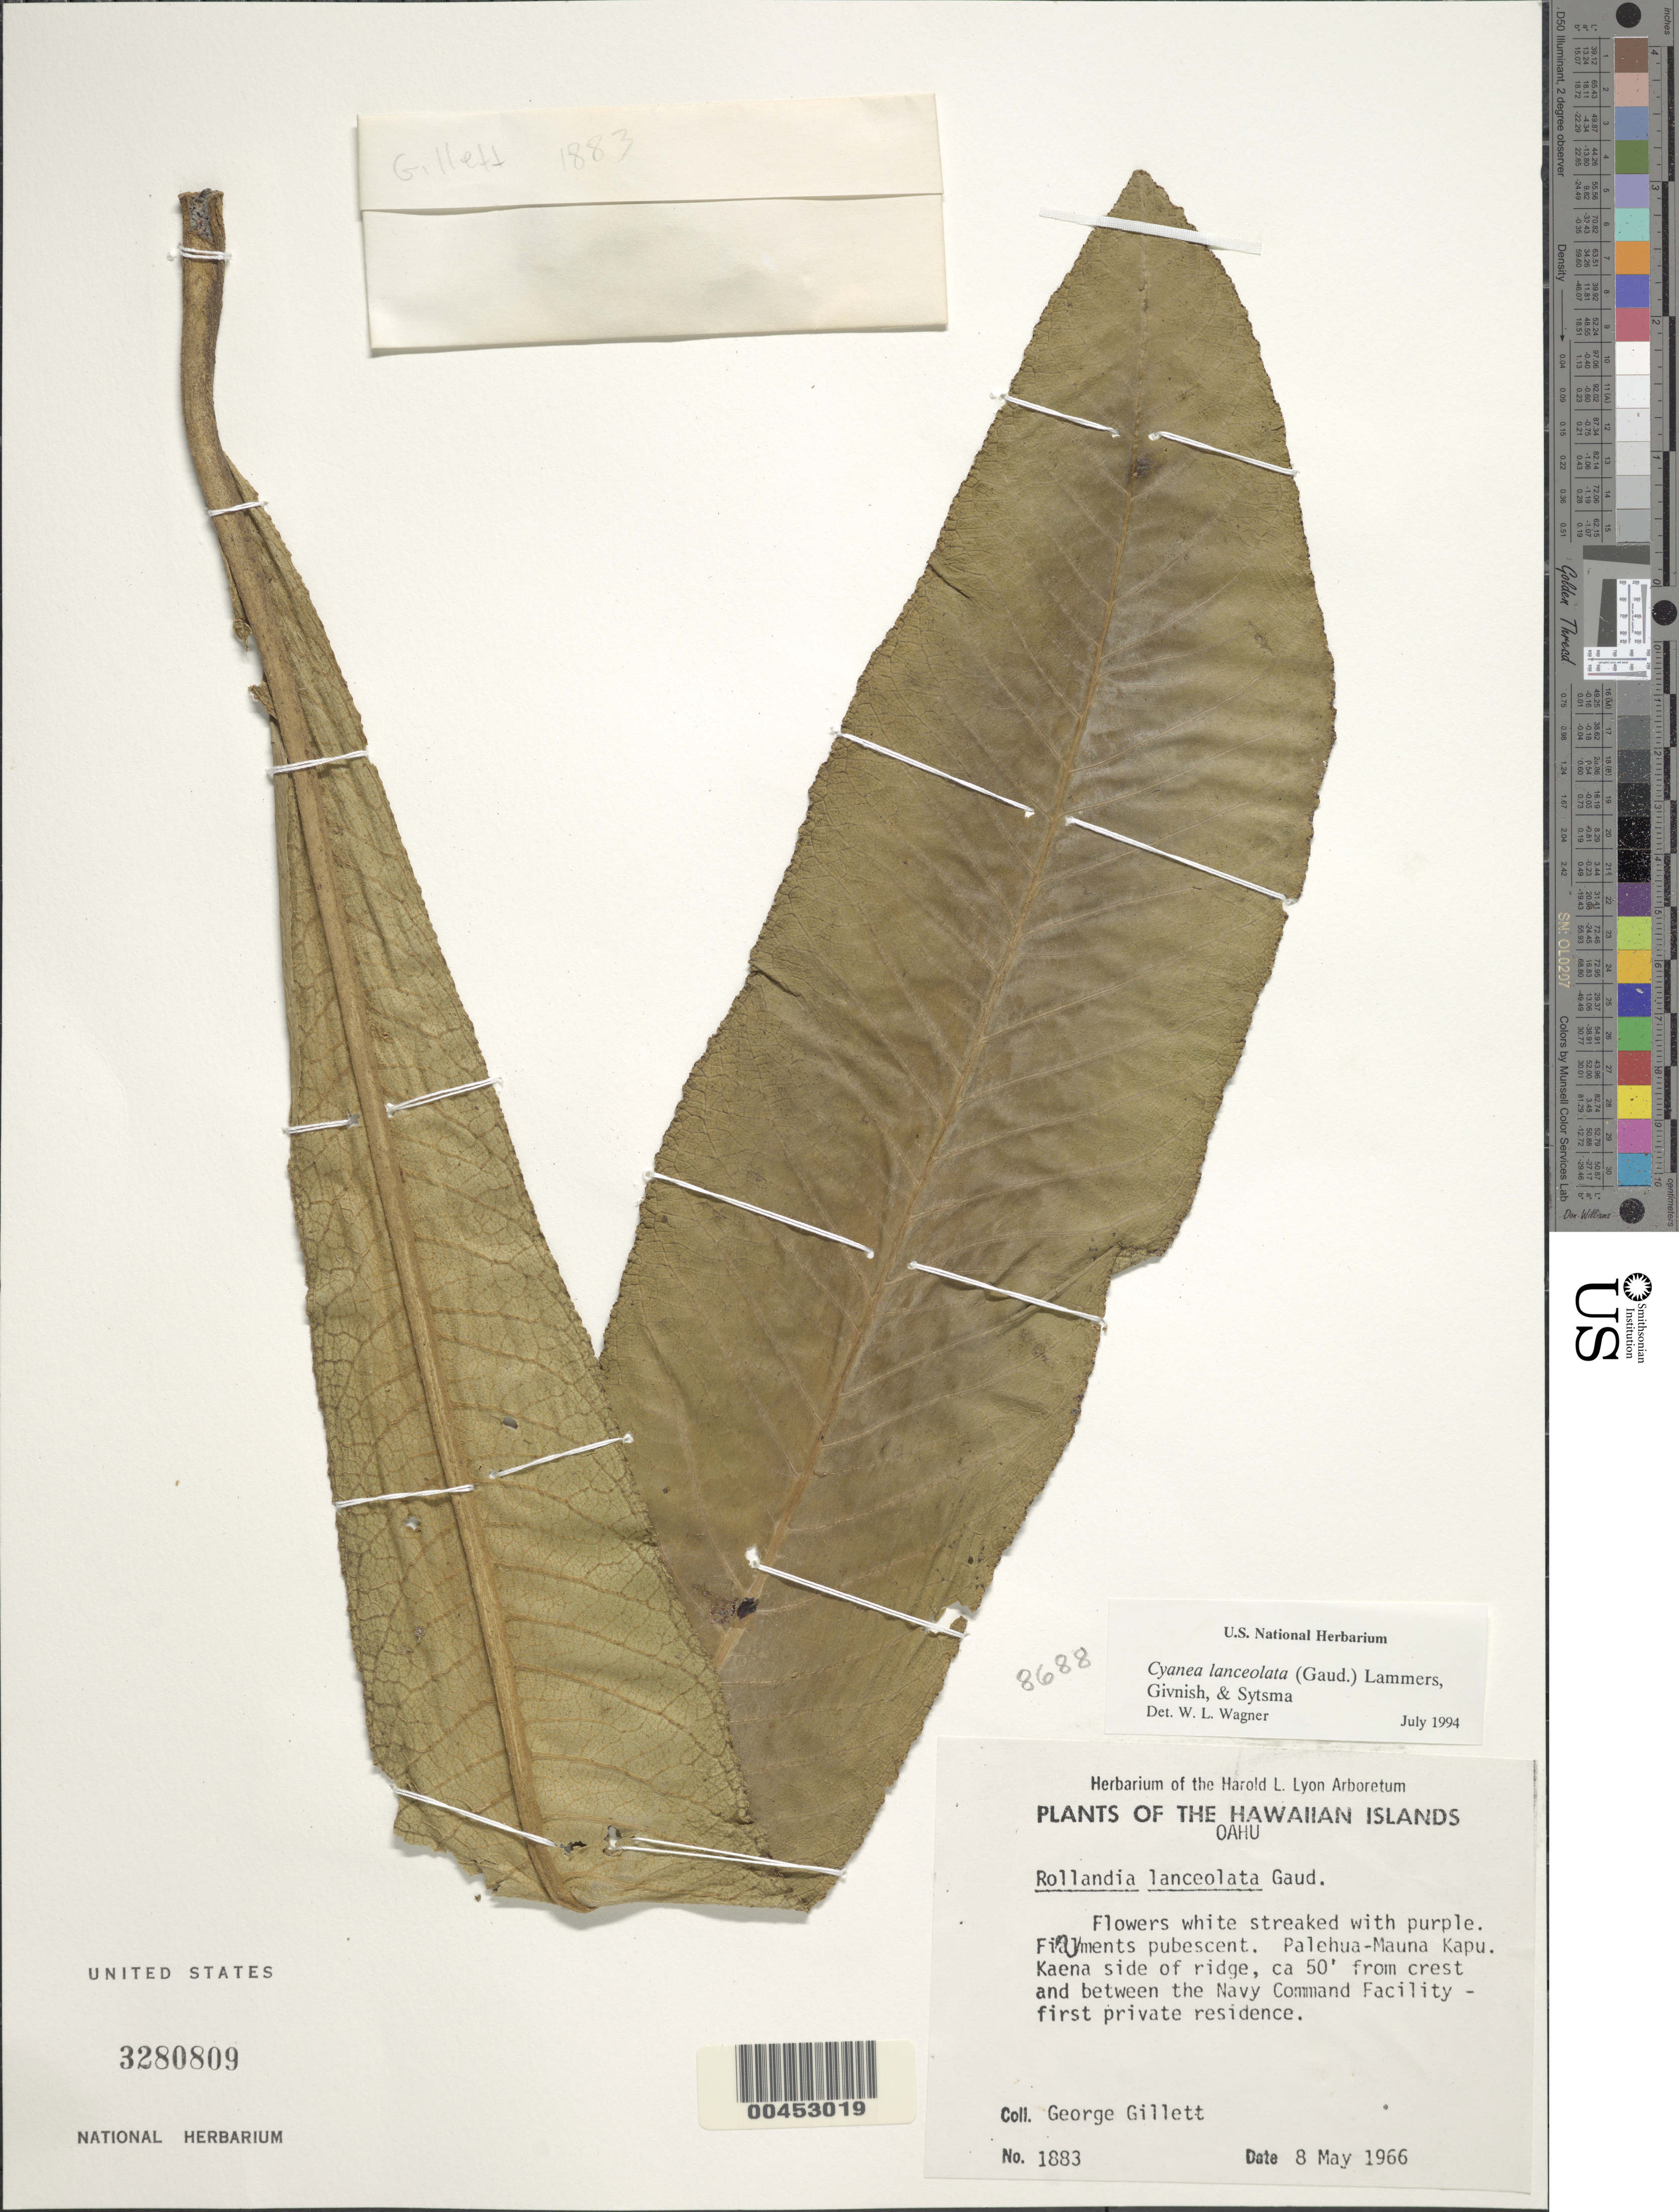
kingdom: Plantae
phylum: Tracheophyta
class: Magnoliopsida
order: Asterales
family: Campanulaceae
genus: Cyanea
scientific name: Cyanea lanceolata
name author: (Gaudich.) Lammers et al.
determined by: Wagner, W. L., (BOT), Smithsonian Institution - National Museum of Natural History (UNITED STATES)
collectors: G. Gillett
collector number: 1883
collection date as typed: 8 May 1966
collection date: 1966-05-08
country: United States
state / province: Hawaii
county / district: Honolulu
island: Oahu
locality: Palehua - Mauna Kapu, Kaena side of ridge, ca. 50 ft from crest & between the Navy Command Facility, first private residence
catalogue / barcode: US 3280809